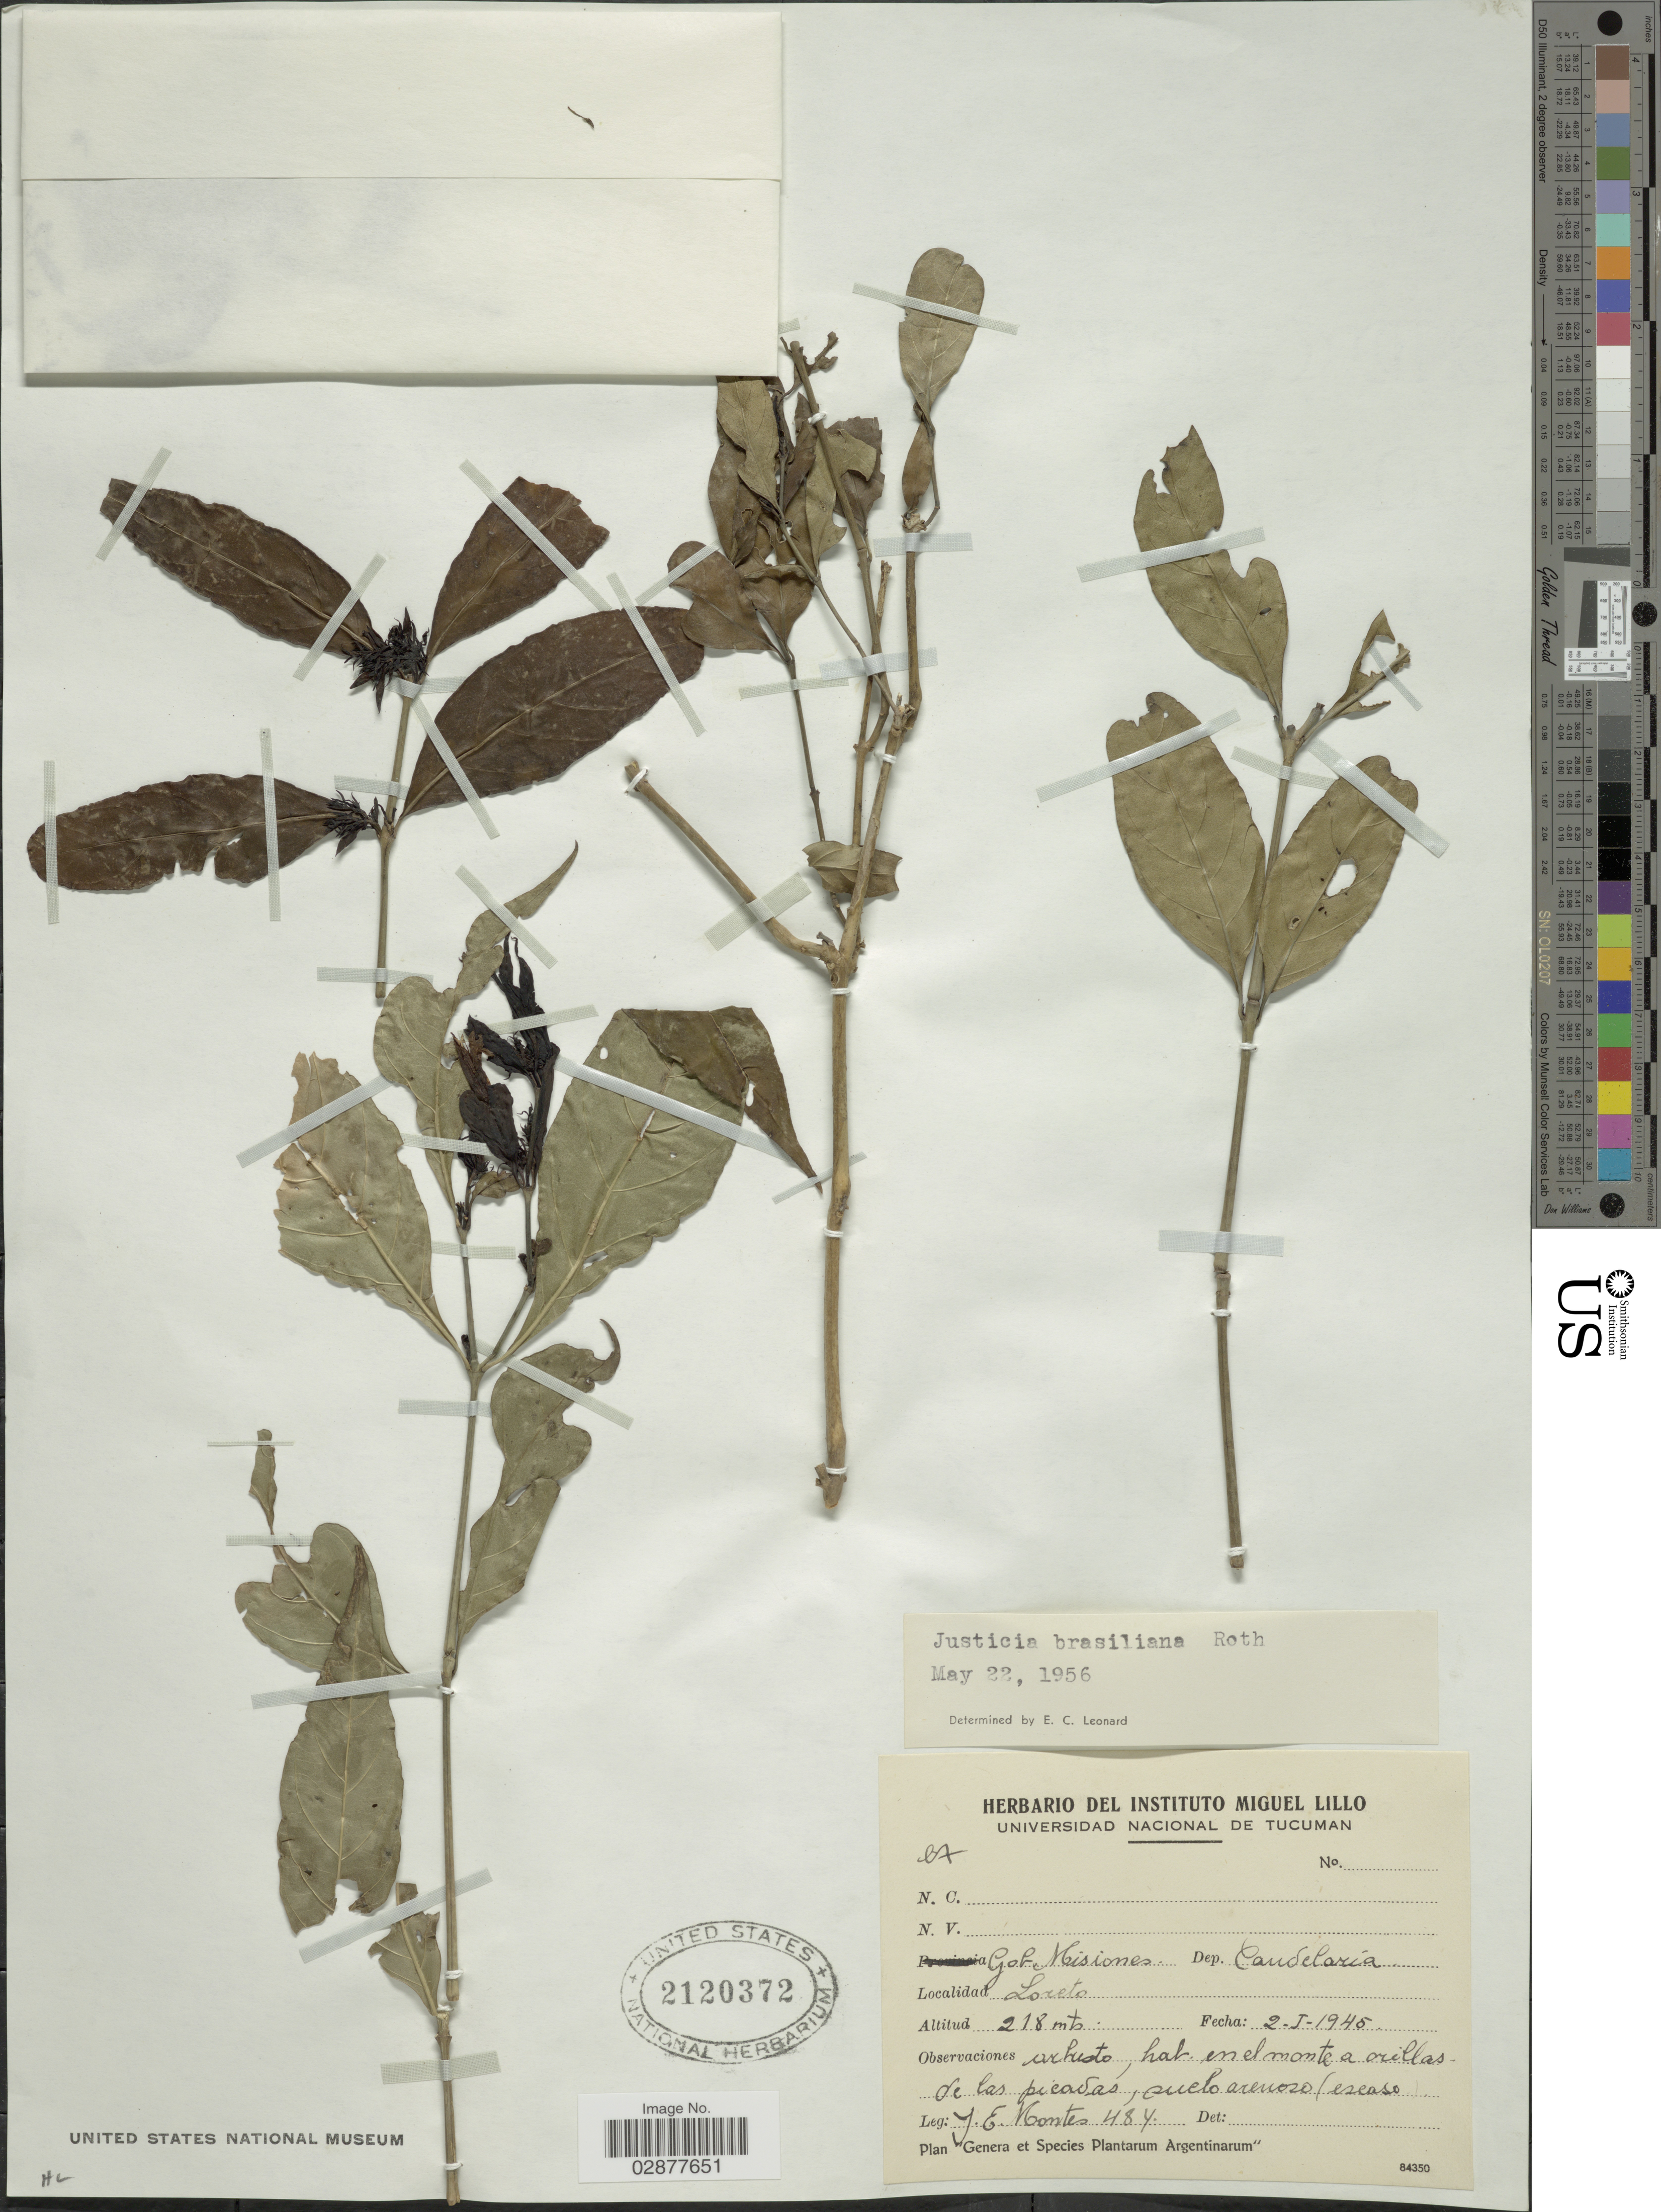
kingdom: Plantae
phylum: Tracheophyta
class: Magnoliopsida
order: Lamiales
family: Acanthaceae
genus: Justicia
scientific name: Justicia brasiliana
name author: Roth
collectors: J. E. Montes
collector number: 484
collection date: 1945-01-02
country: Argentina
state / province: Misiones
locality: Gob. Misiones, Dep. Candelaria. Loreto.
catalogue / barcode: US 2120372